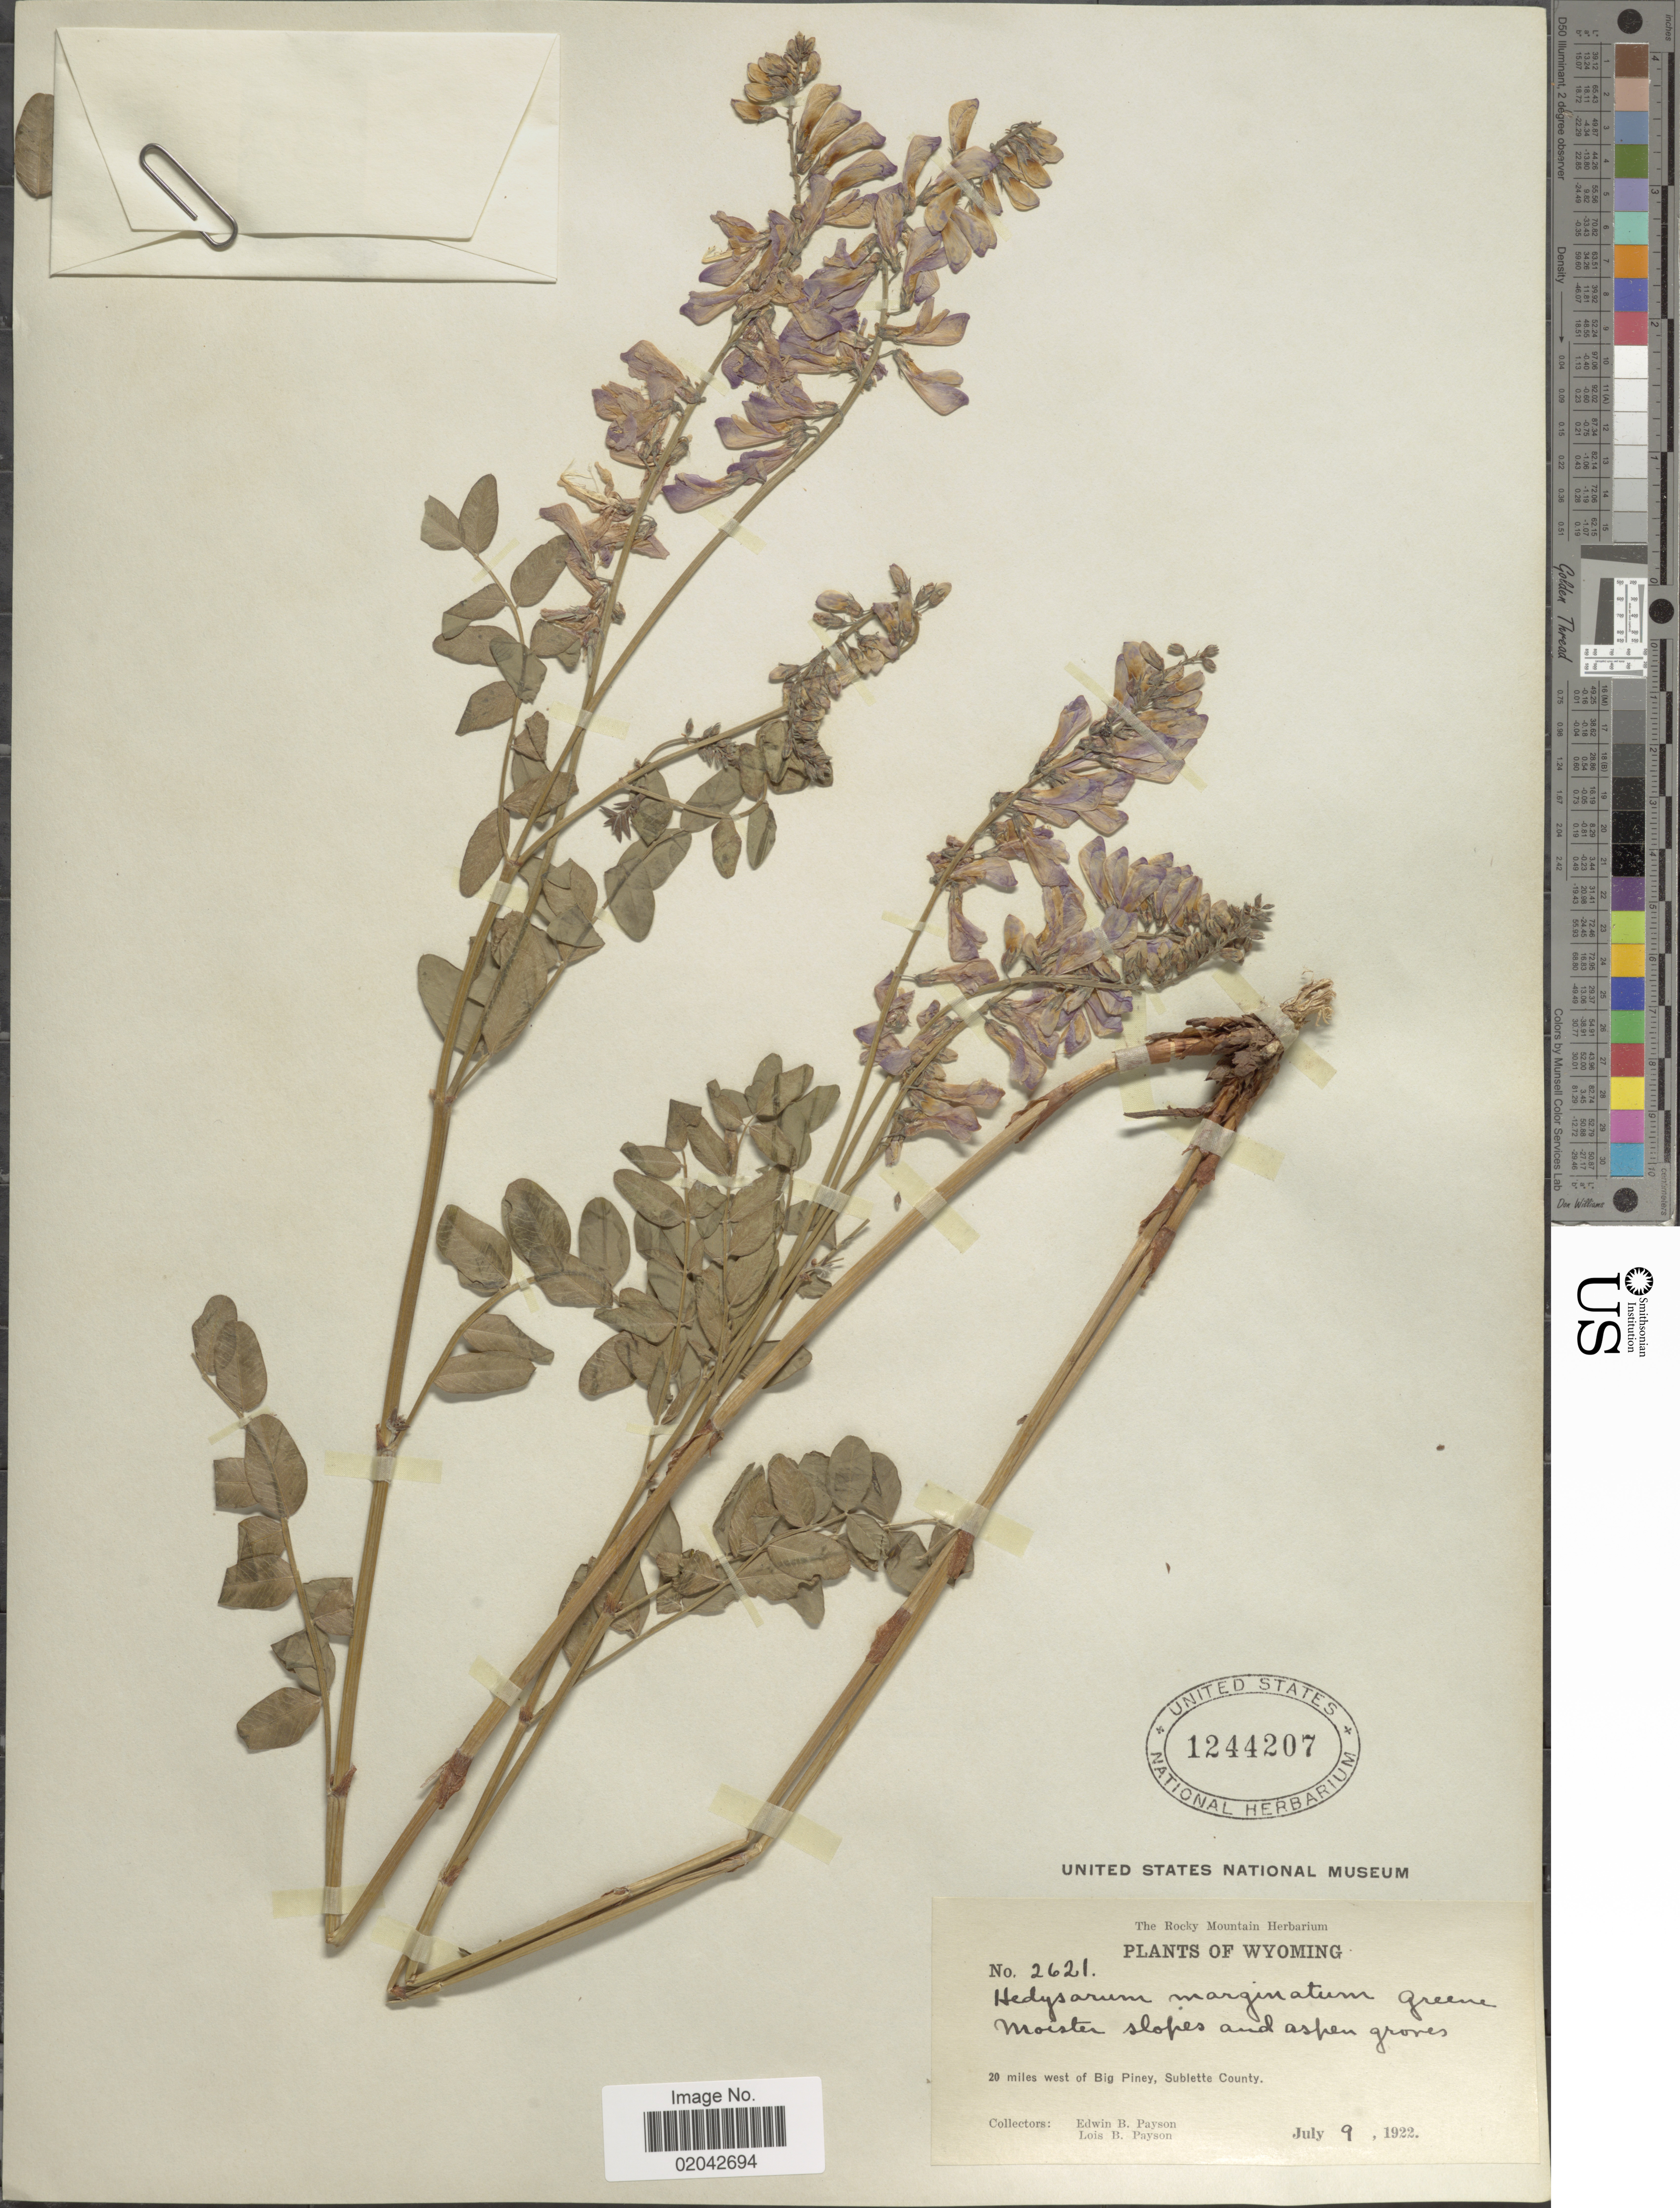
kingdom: Plantae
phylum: Tracheophyta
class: Magnoliopsida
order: Fabales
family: Fabaceae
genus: Hedysarum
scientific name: Hedysarum marginatum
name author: Greene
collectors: E. B. Payson & L. Payson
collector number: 2621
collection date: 1922-07-09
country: United States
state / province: Wyoming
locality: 20 miles west of Big Piney, Sublette county, moister slopes and aspen groves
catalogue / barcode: US 1244207